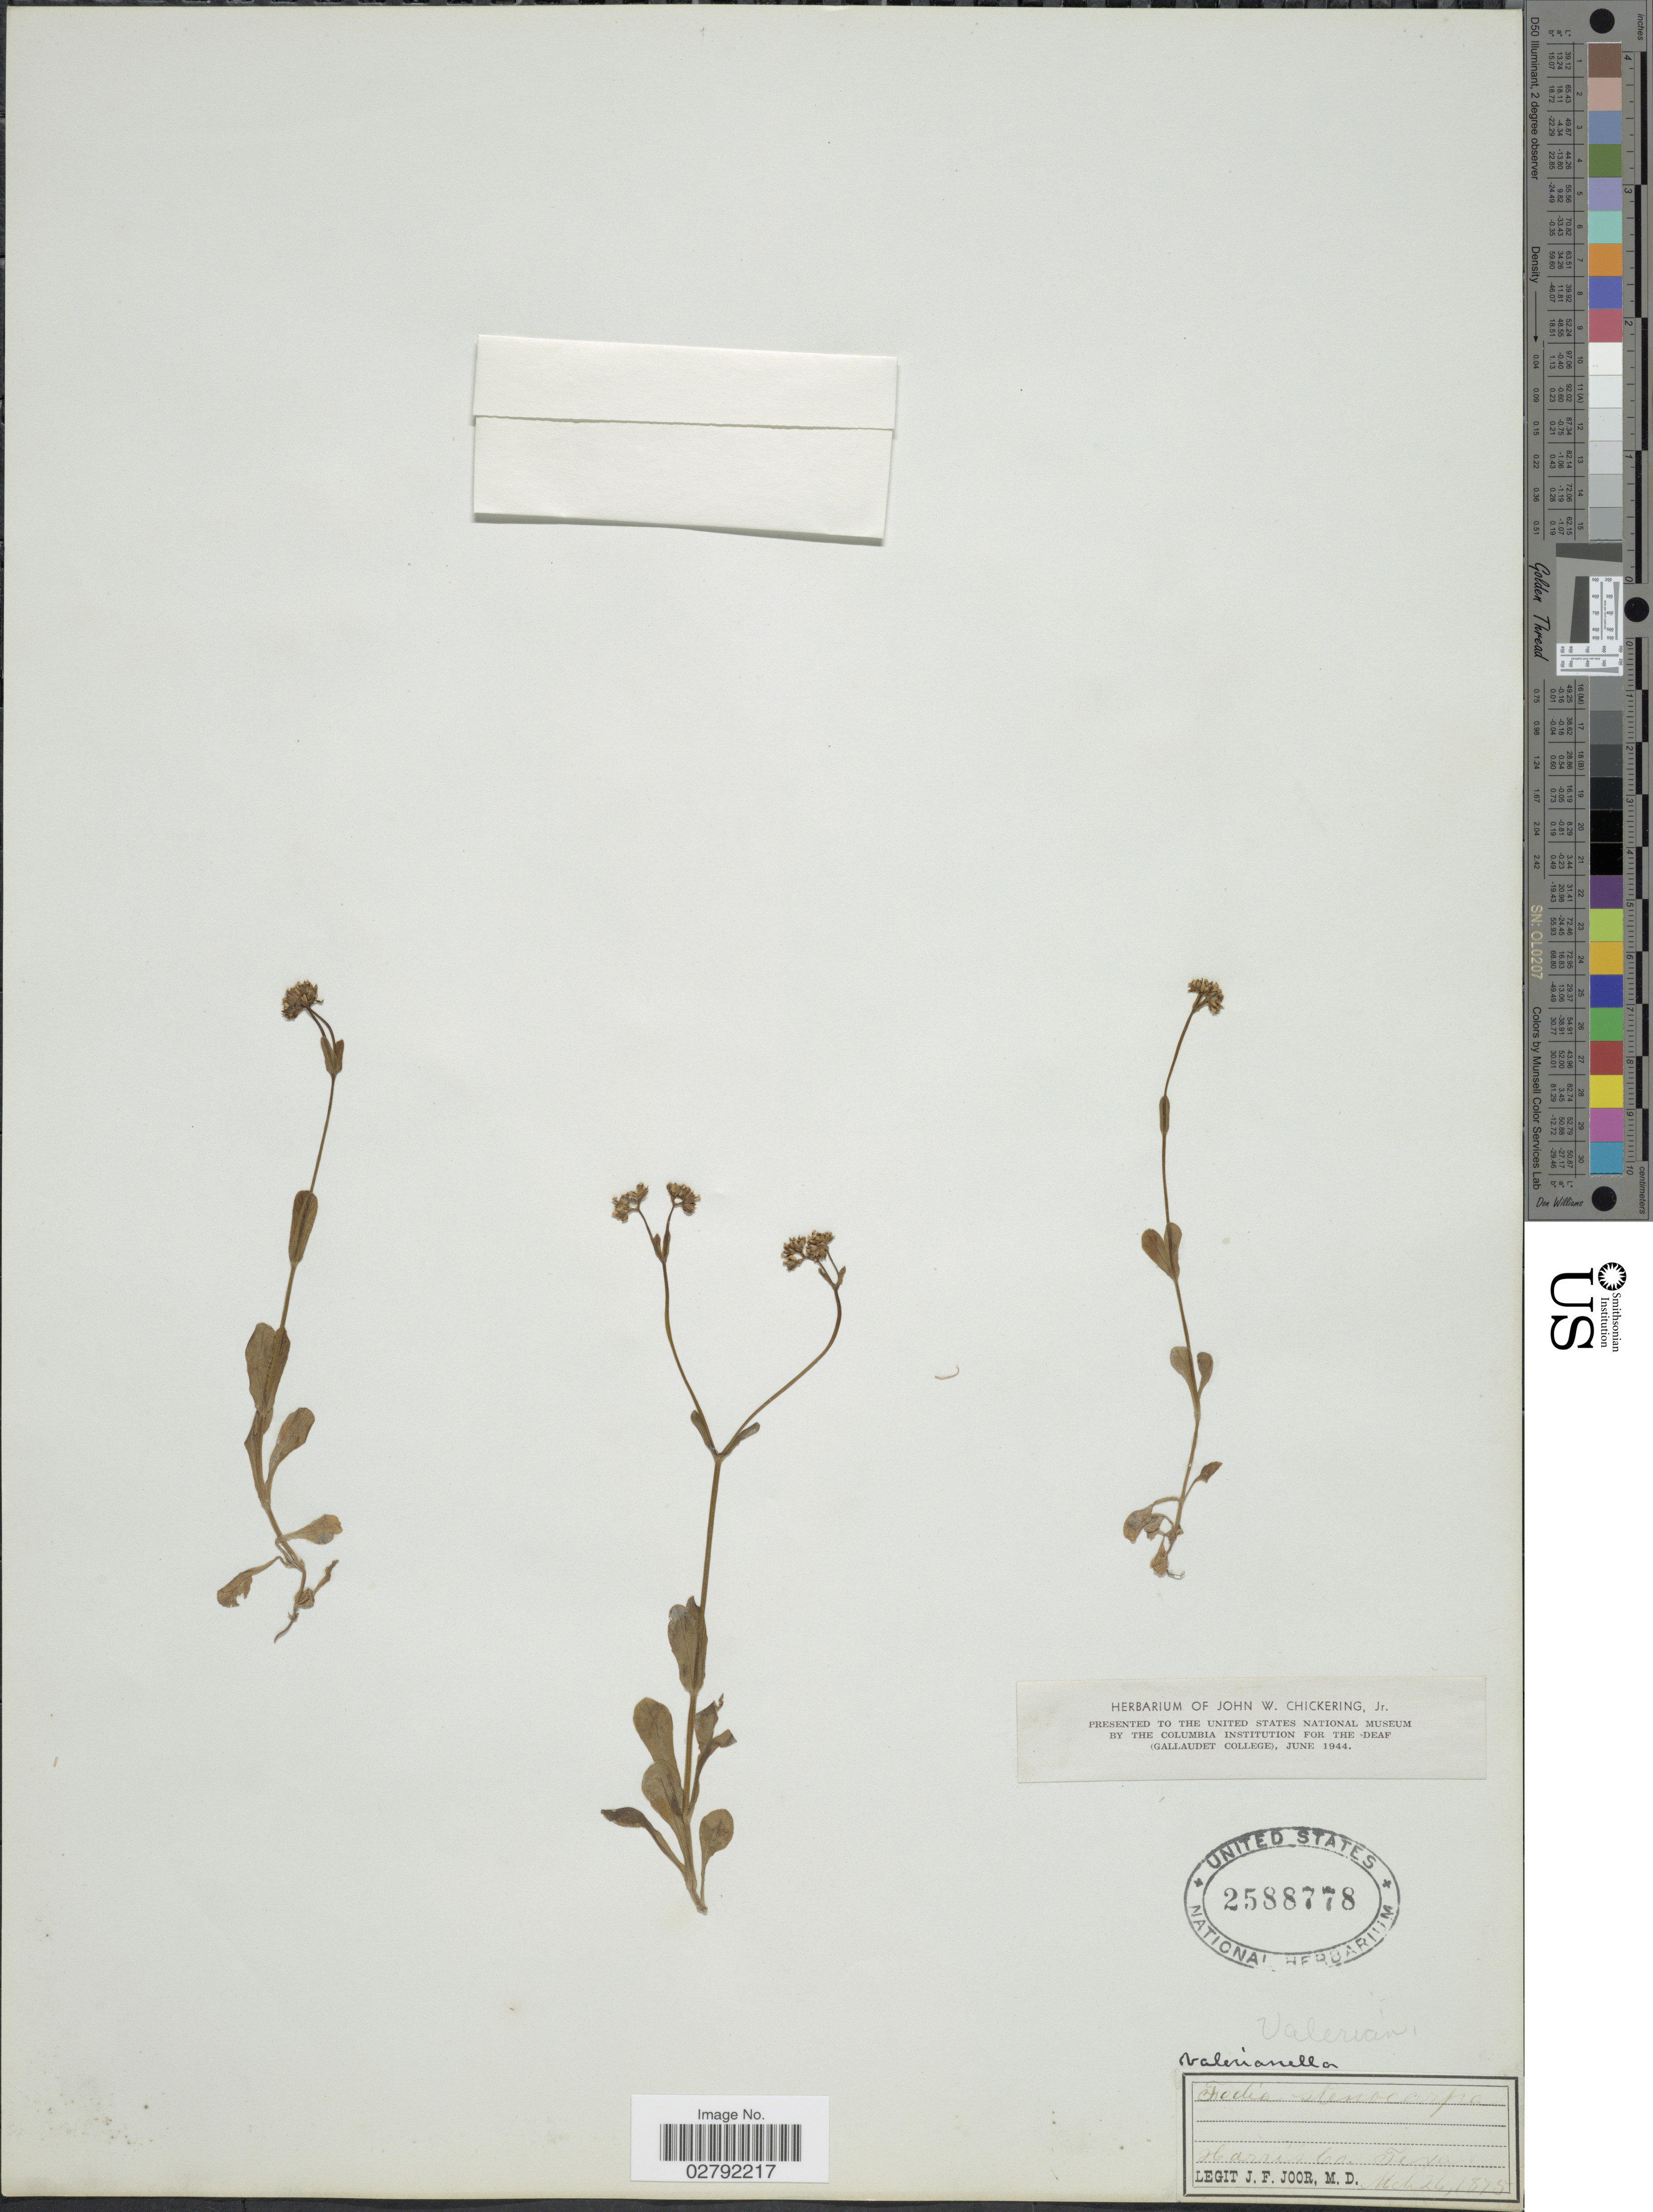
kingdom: Plantae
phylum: Tracheophyta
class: Magnoliopsida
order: Dipsacales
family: Caprifoliaceae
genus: Valerianella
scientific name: Valerianella stenocarpa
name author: (Engelm. ex A. Gray) Krok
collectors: J. F. Joor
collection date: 1875-03-26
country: United States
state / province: Texas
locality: Harris Co.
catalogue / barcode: US 2588778